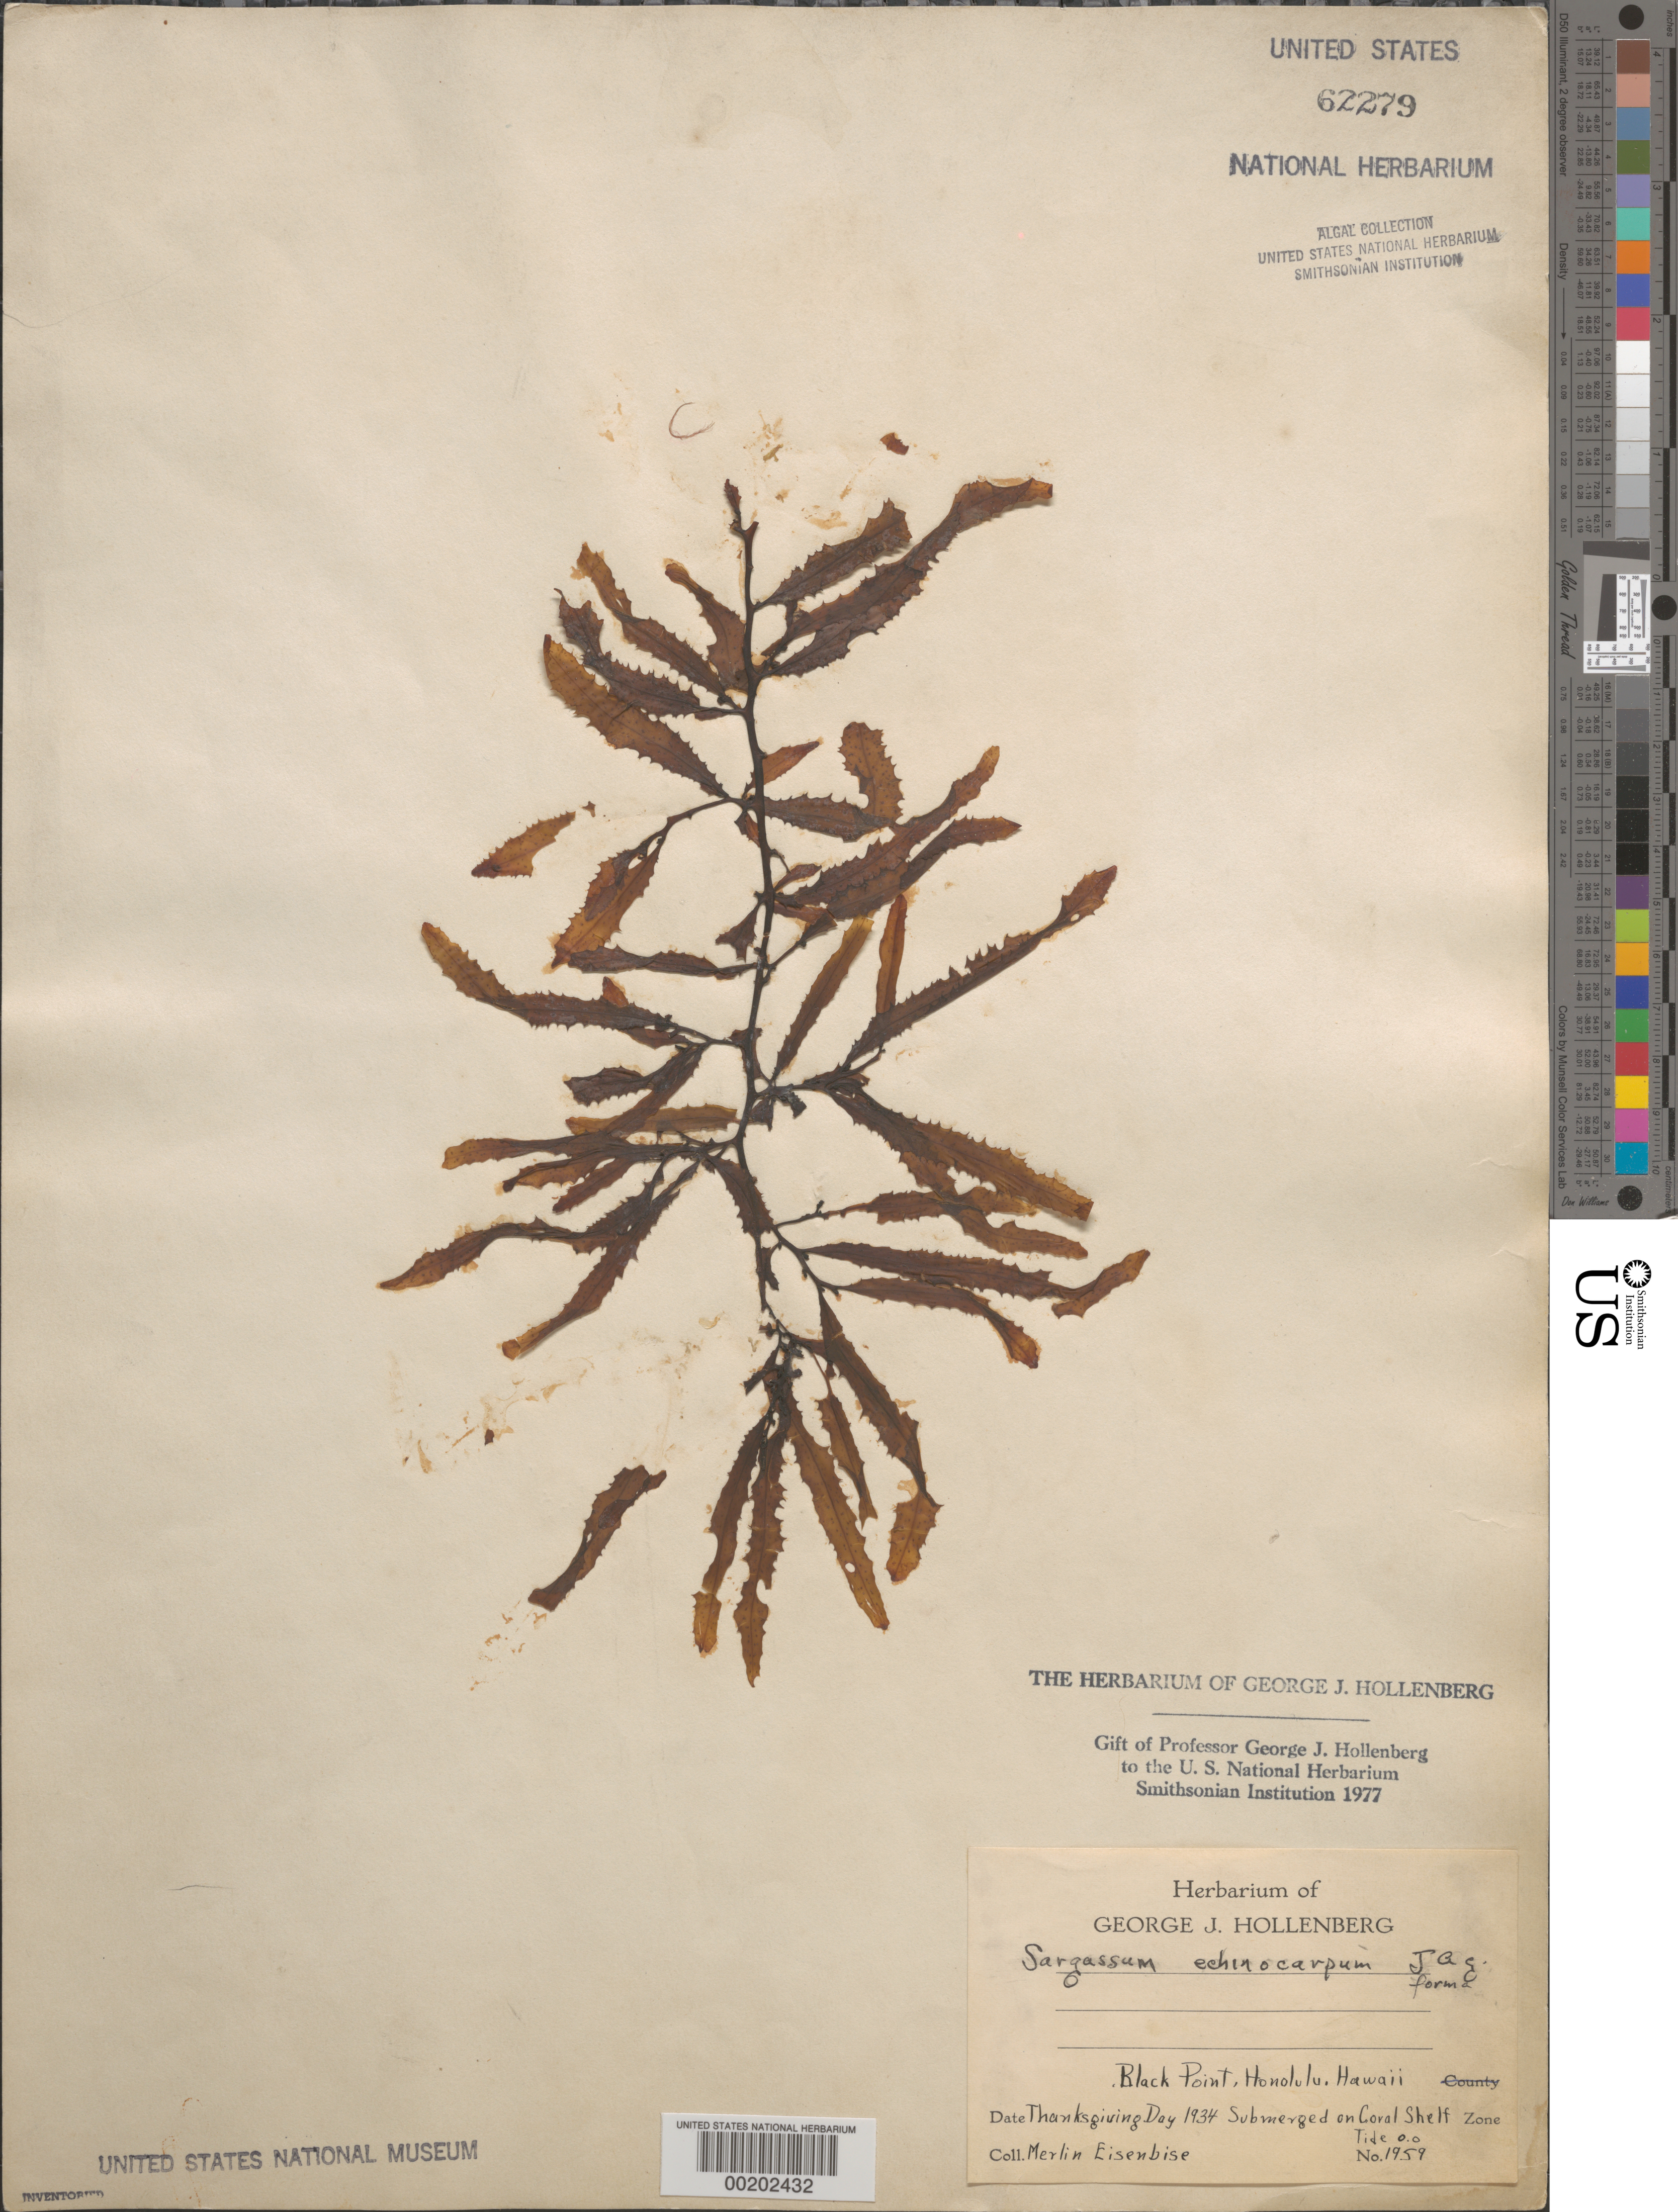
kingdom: Chromista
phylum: Ochrophyta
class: Phaeophyceae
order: Fucales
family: Sargassaceae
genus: Sargassum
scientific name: Sargassum aquifolium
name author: (Turner) C. Agardh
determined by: Algae name updating Project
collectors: M. Eisenbise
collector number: GJH 1959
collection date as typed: Nov 1934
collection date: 1934-11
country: United States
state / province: Hawaii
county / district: Honolulu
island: Oahu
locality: Honolulu, Black Point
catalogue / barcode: US 62279